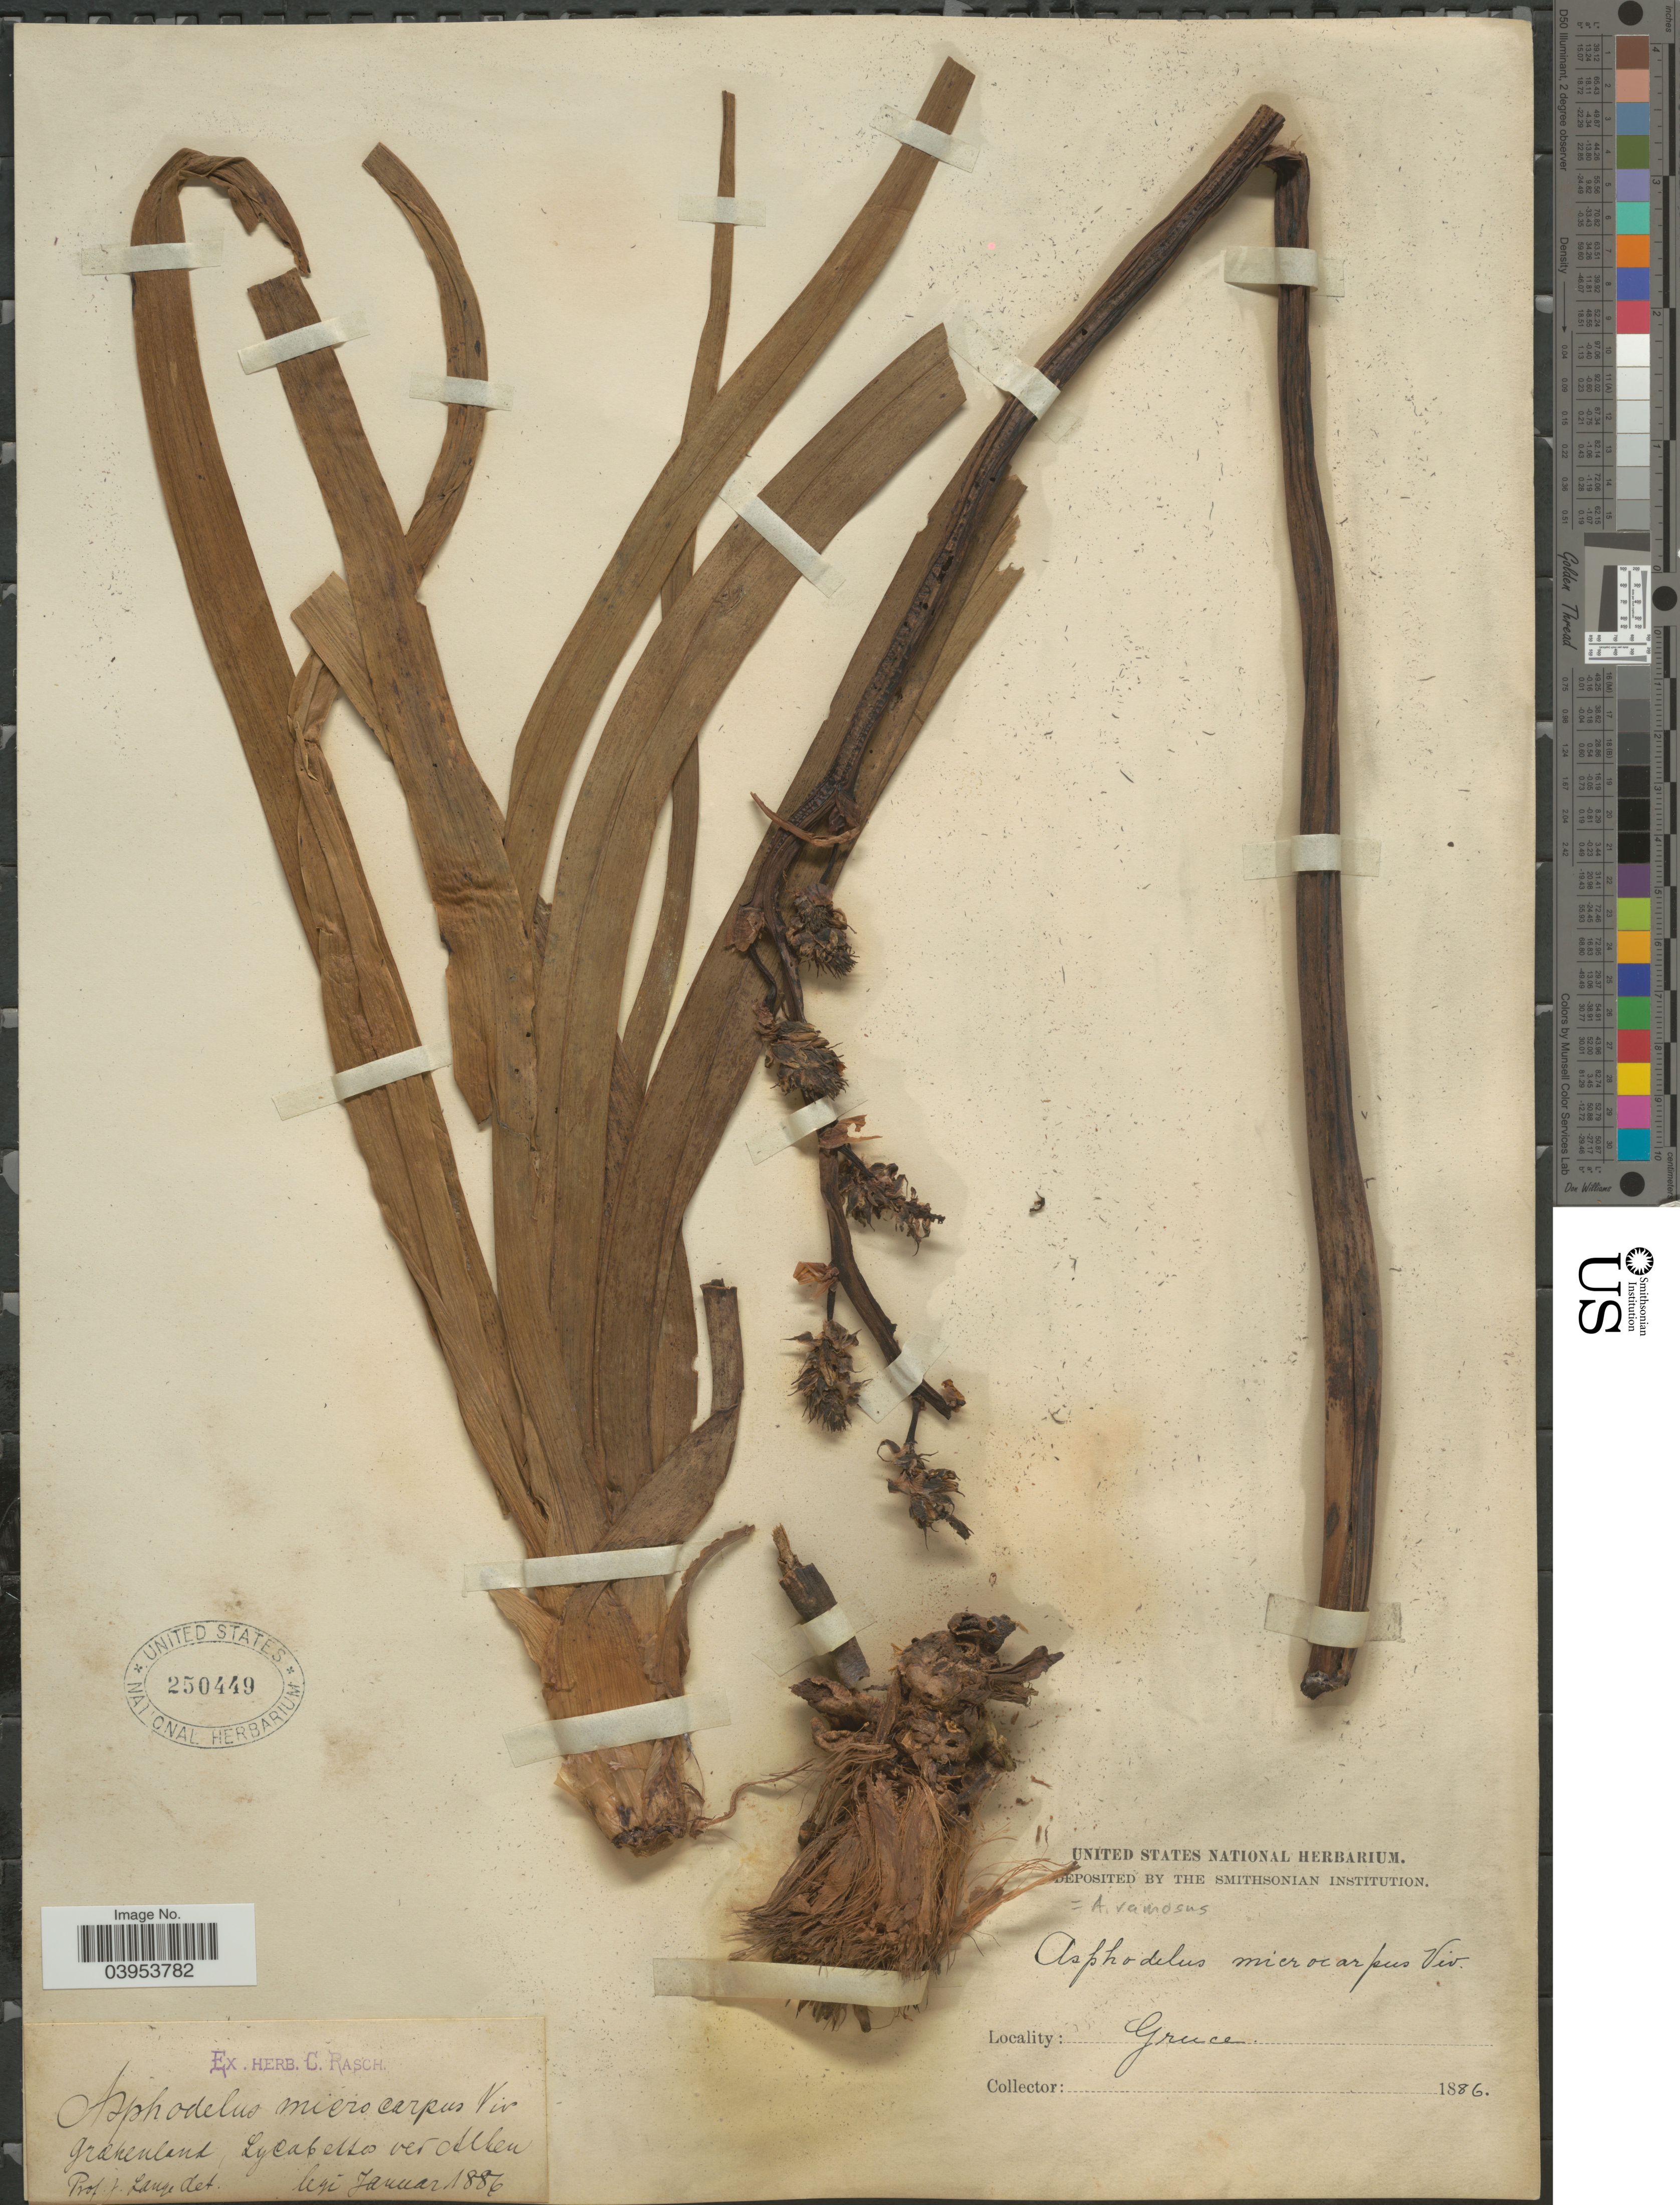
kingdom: Plantae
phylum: Tracheophyta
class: Liliopsida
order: Asparagales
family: Asphodelaceae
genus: Asphodelus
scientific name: Asphodelus ramosus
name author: L.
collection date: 1886-01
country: Greece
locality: Grakenland, Lyra bello ver oscken.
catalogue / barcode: US 250449